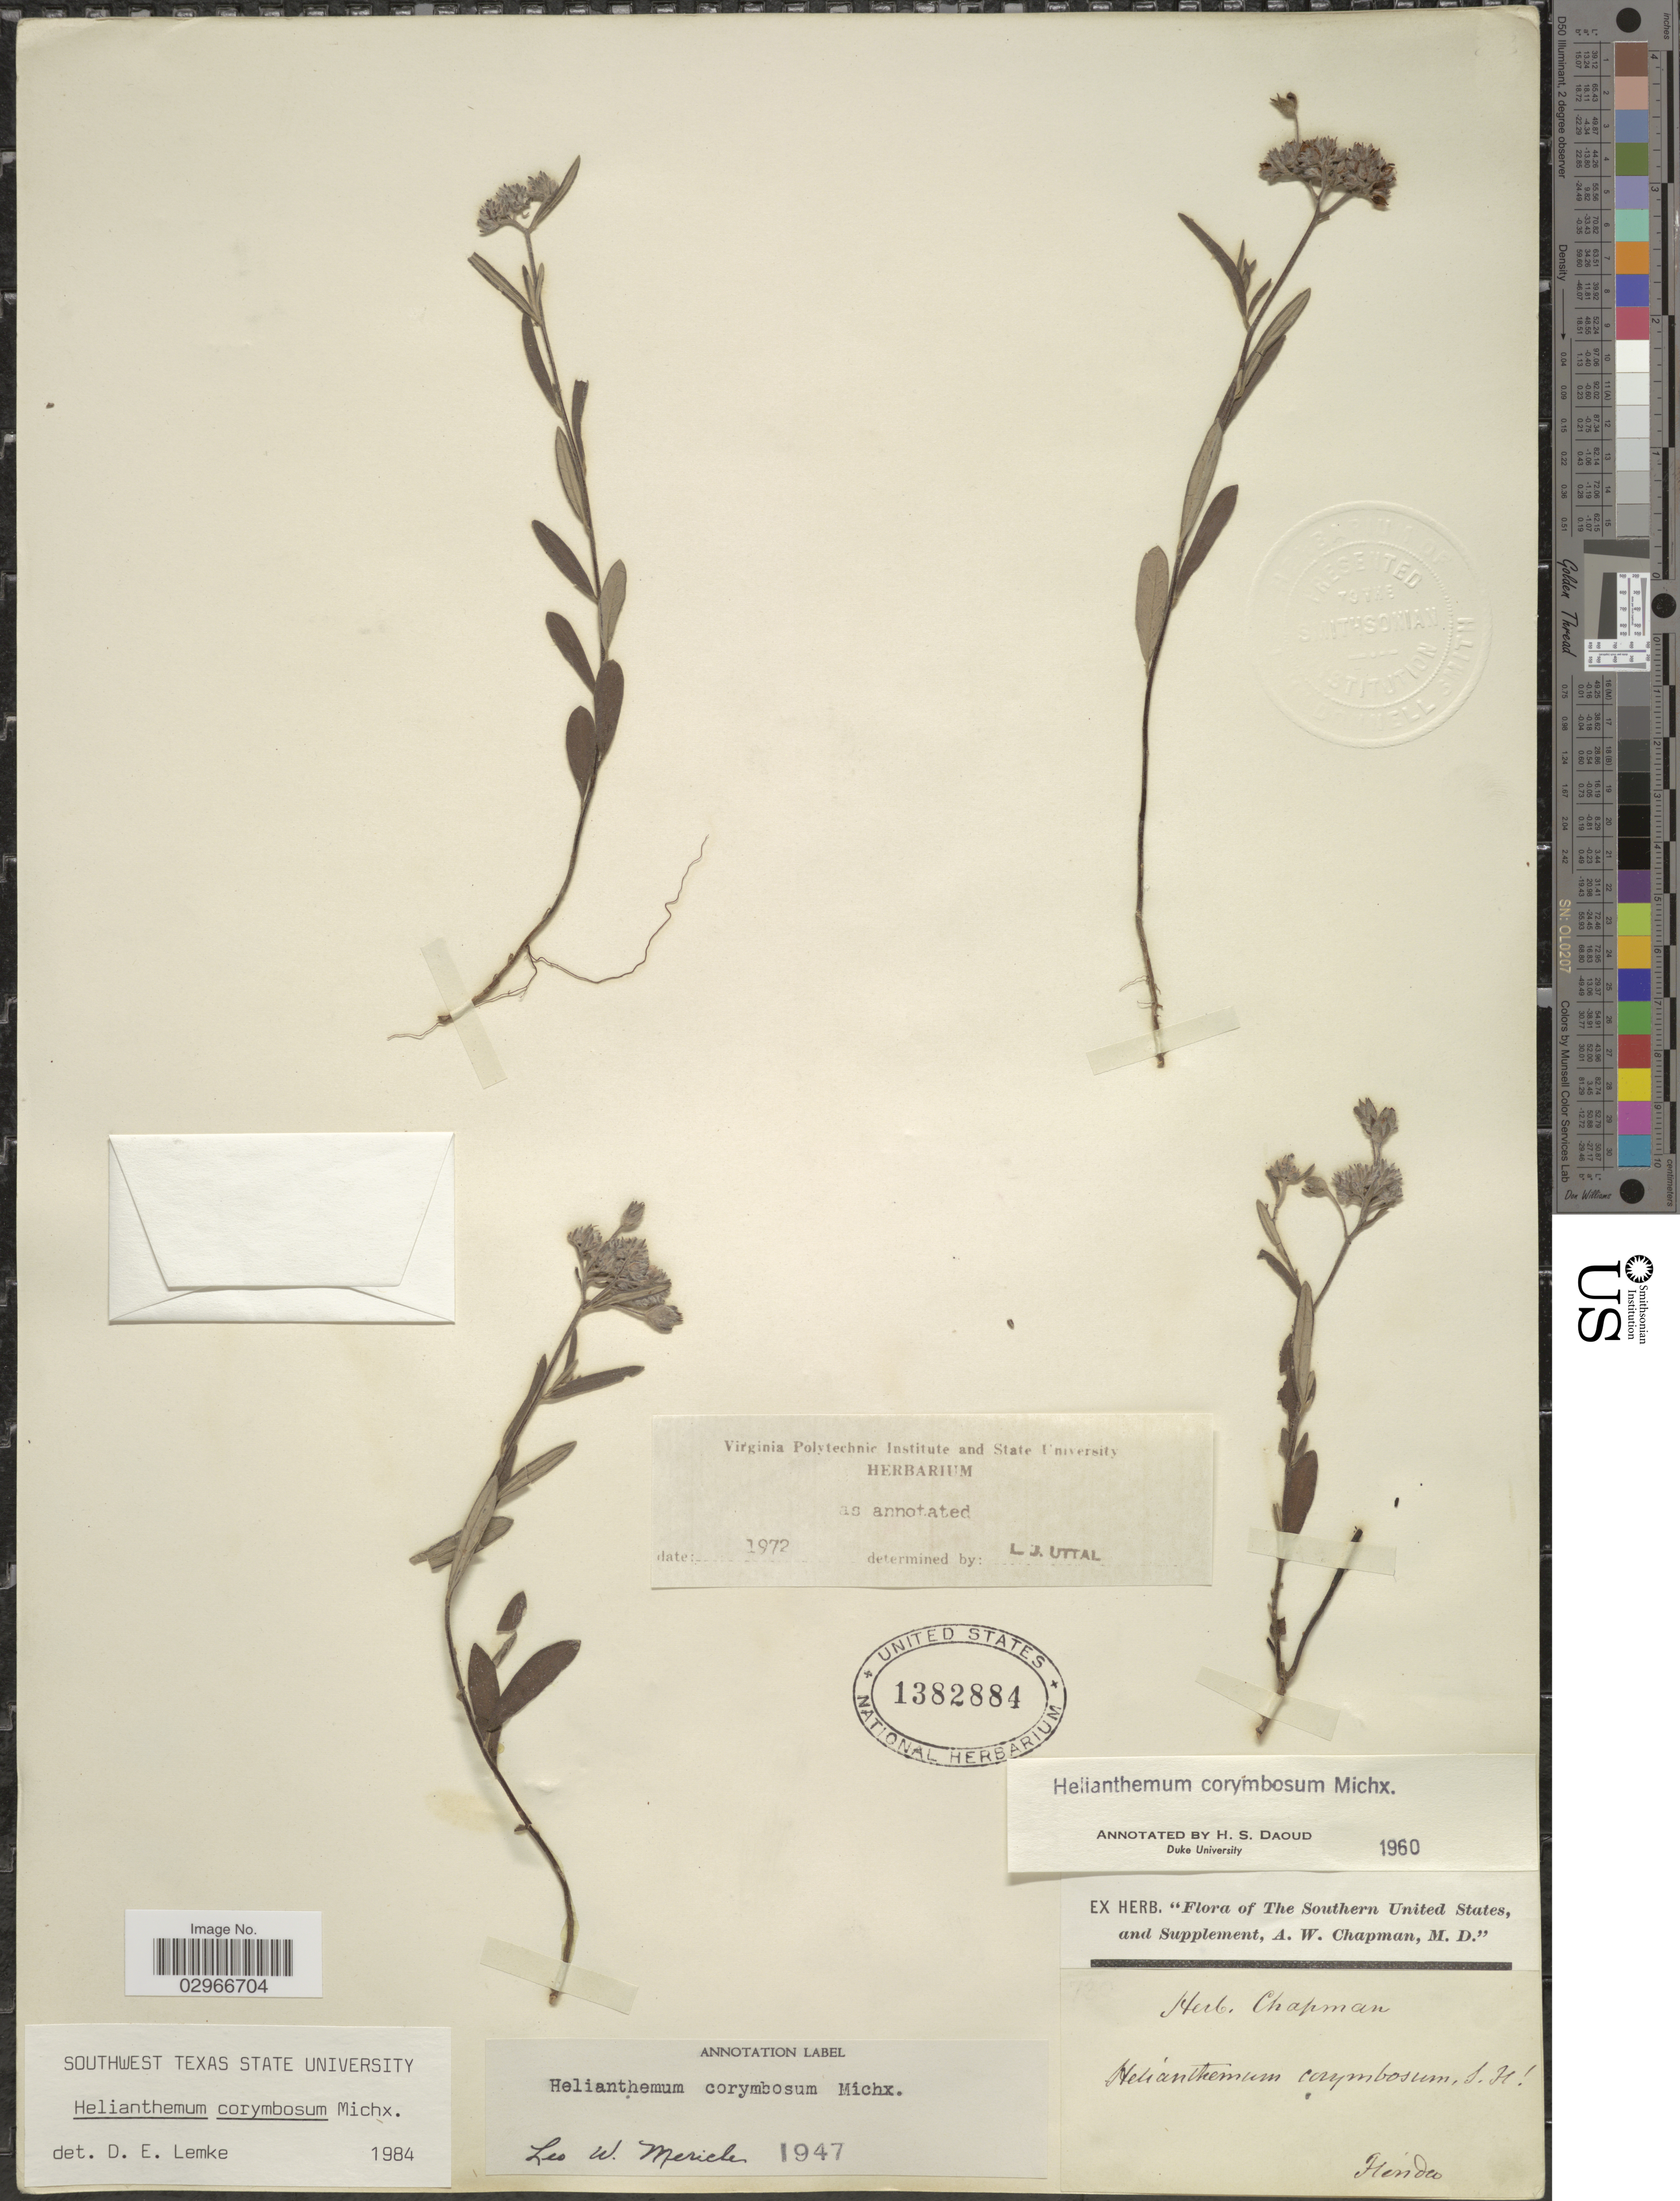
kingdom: Plantae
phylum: Tracheophyta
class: Magnoliopsida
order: Malvales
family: Cistaceae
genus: Helianthemum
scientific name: Helianthemum corymbosum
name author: Michx.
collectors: ex herb. A.W. Chapman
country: United States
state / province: Florida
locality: The Southern United States.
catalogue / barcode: US 1382884